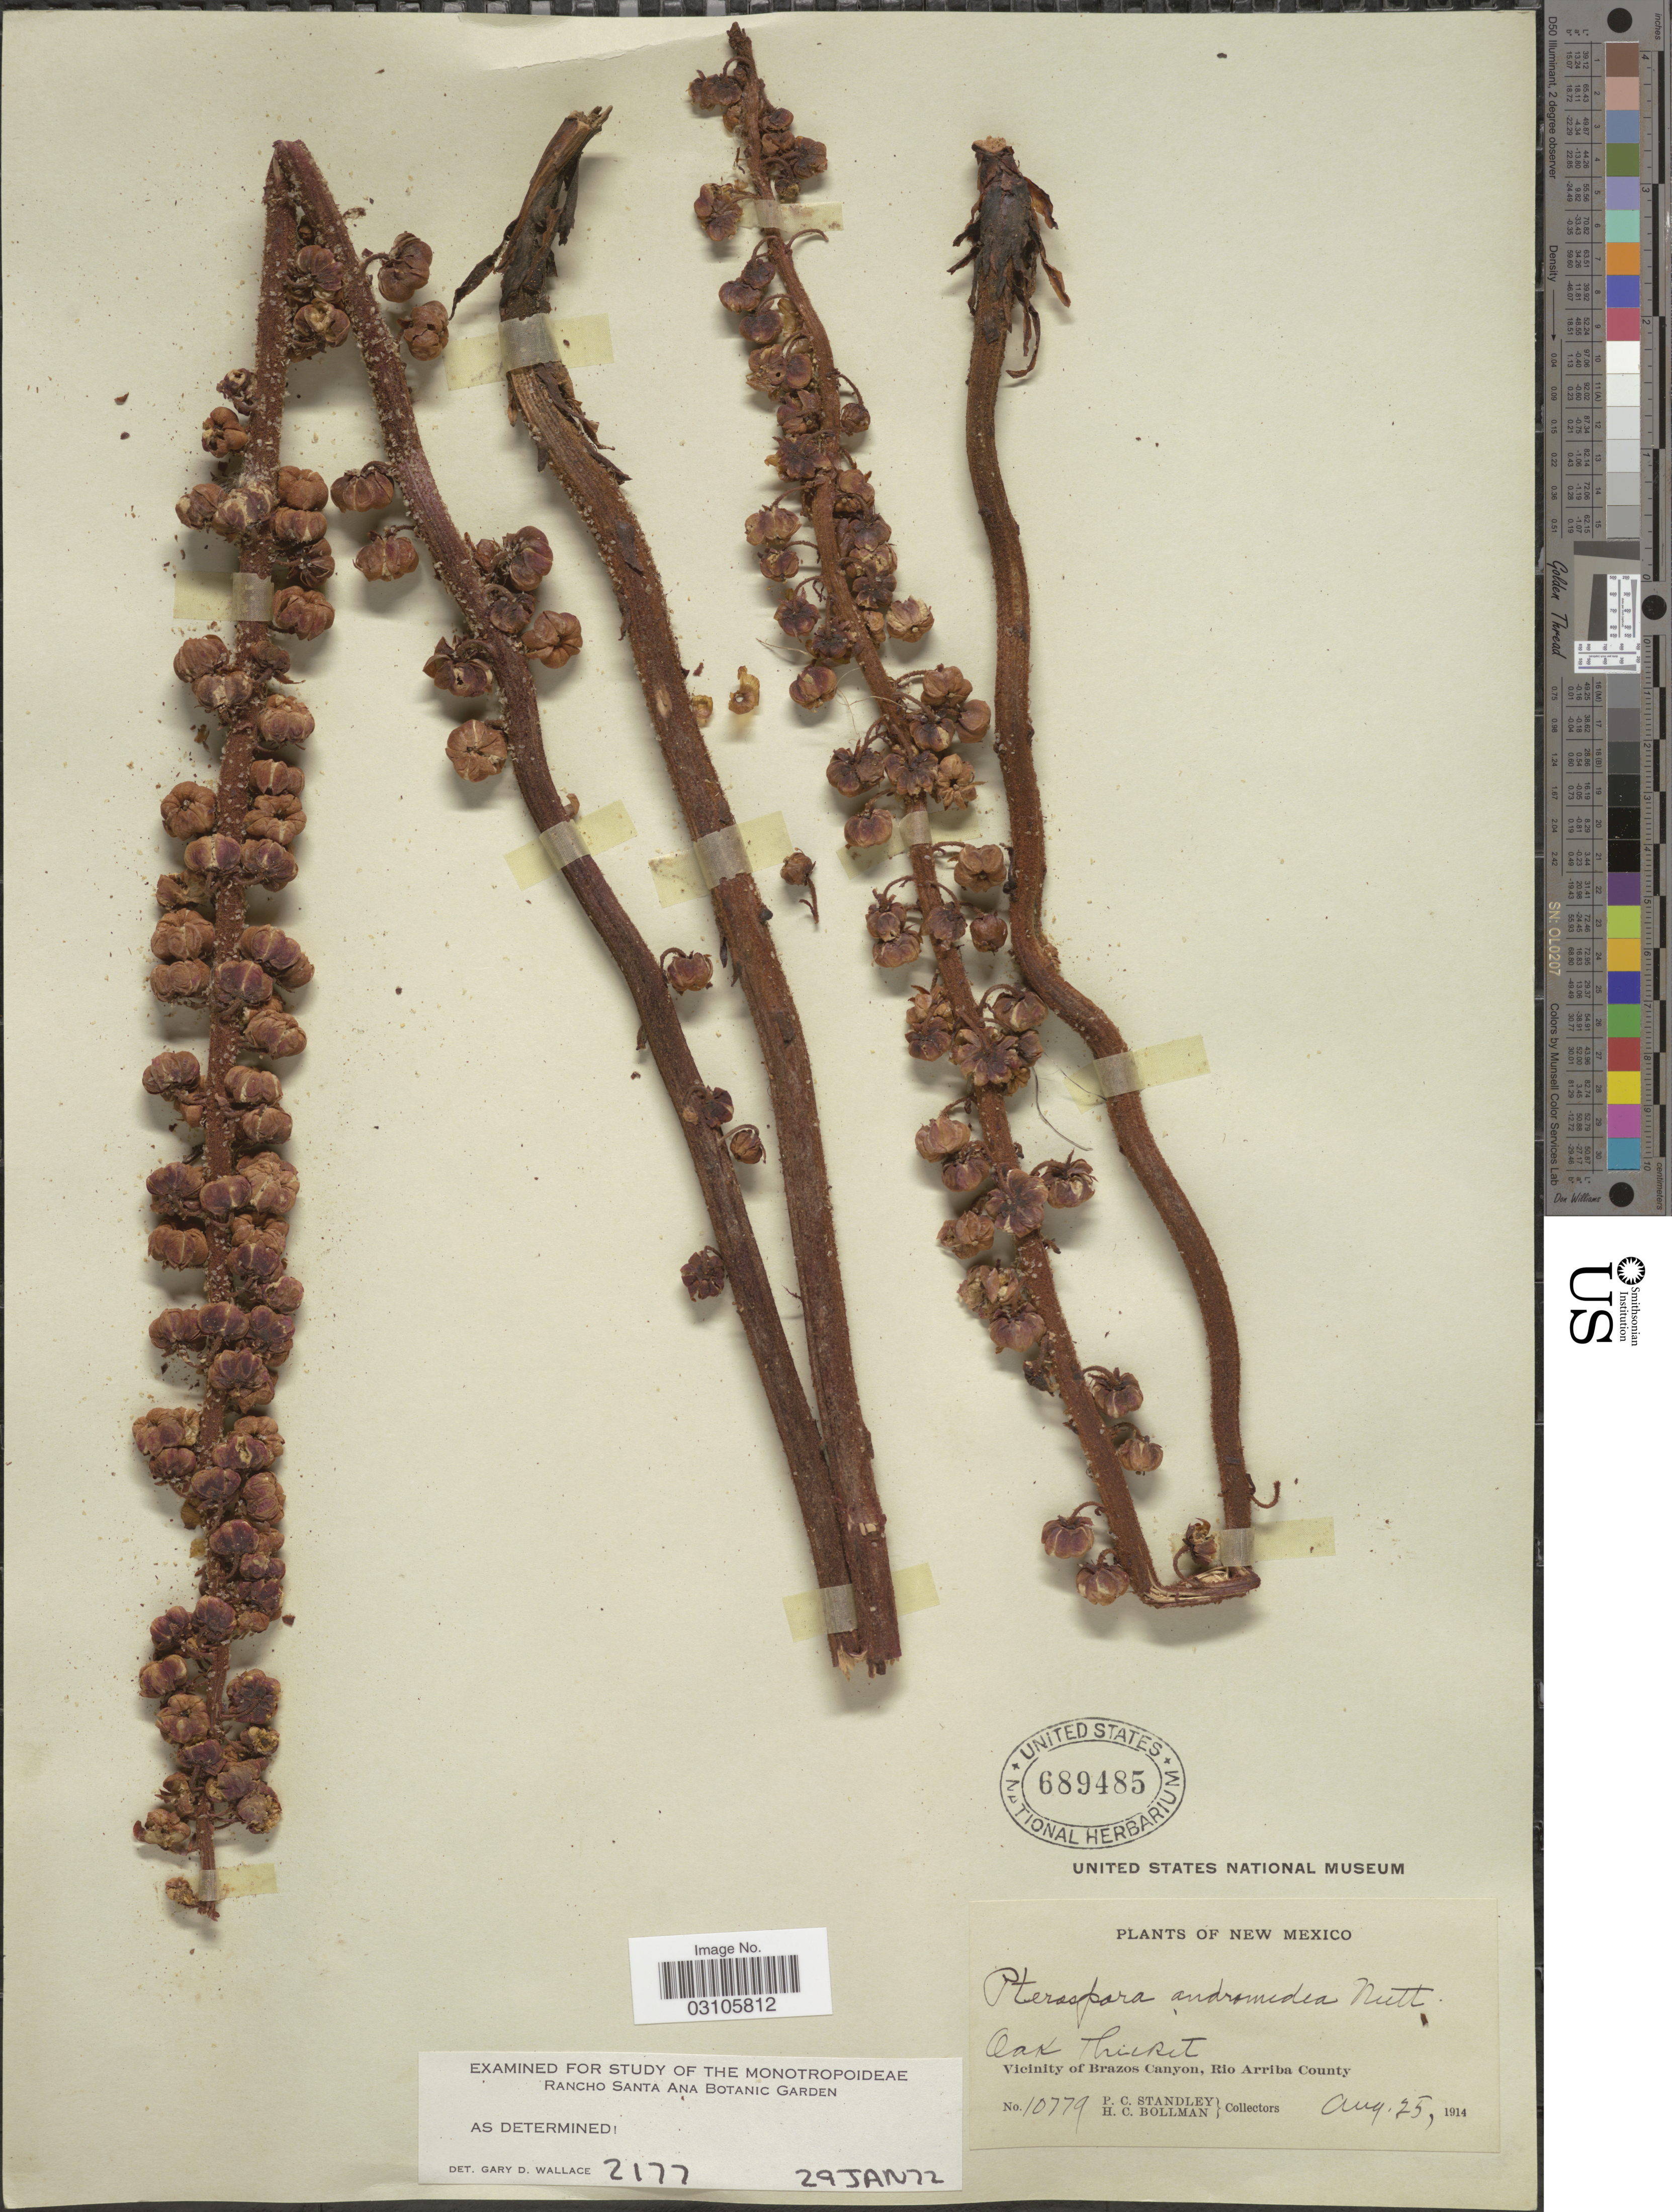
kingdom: Plantae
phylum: Tracheophyta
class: Magnoliopsida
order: Ericales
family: Ericaceae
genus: Pterospora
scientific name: Pterospora andromedea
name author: Nutt.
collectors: P. C. Standley & H. C. Bollman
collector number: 10779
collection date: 1914-08-25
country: United States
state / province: New Mexico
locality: Vicinity of Brazos Canyon, Rio Arriba County.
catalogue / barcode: US 689485